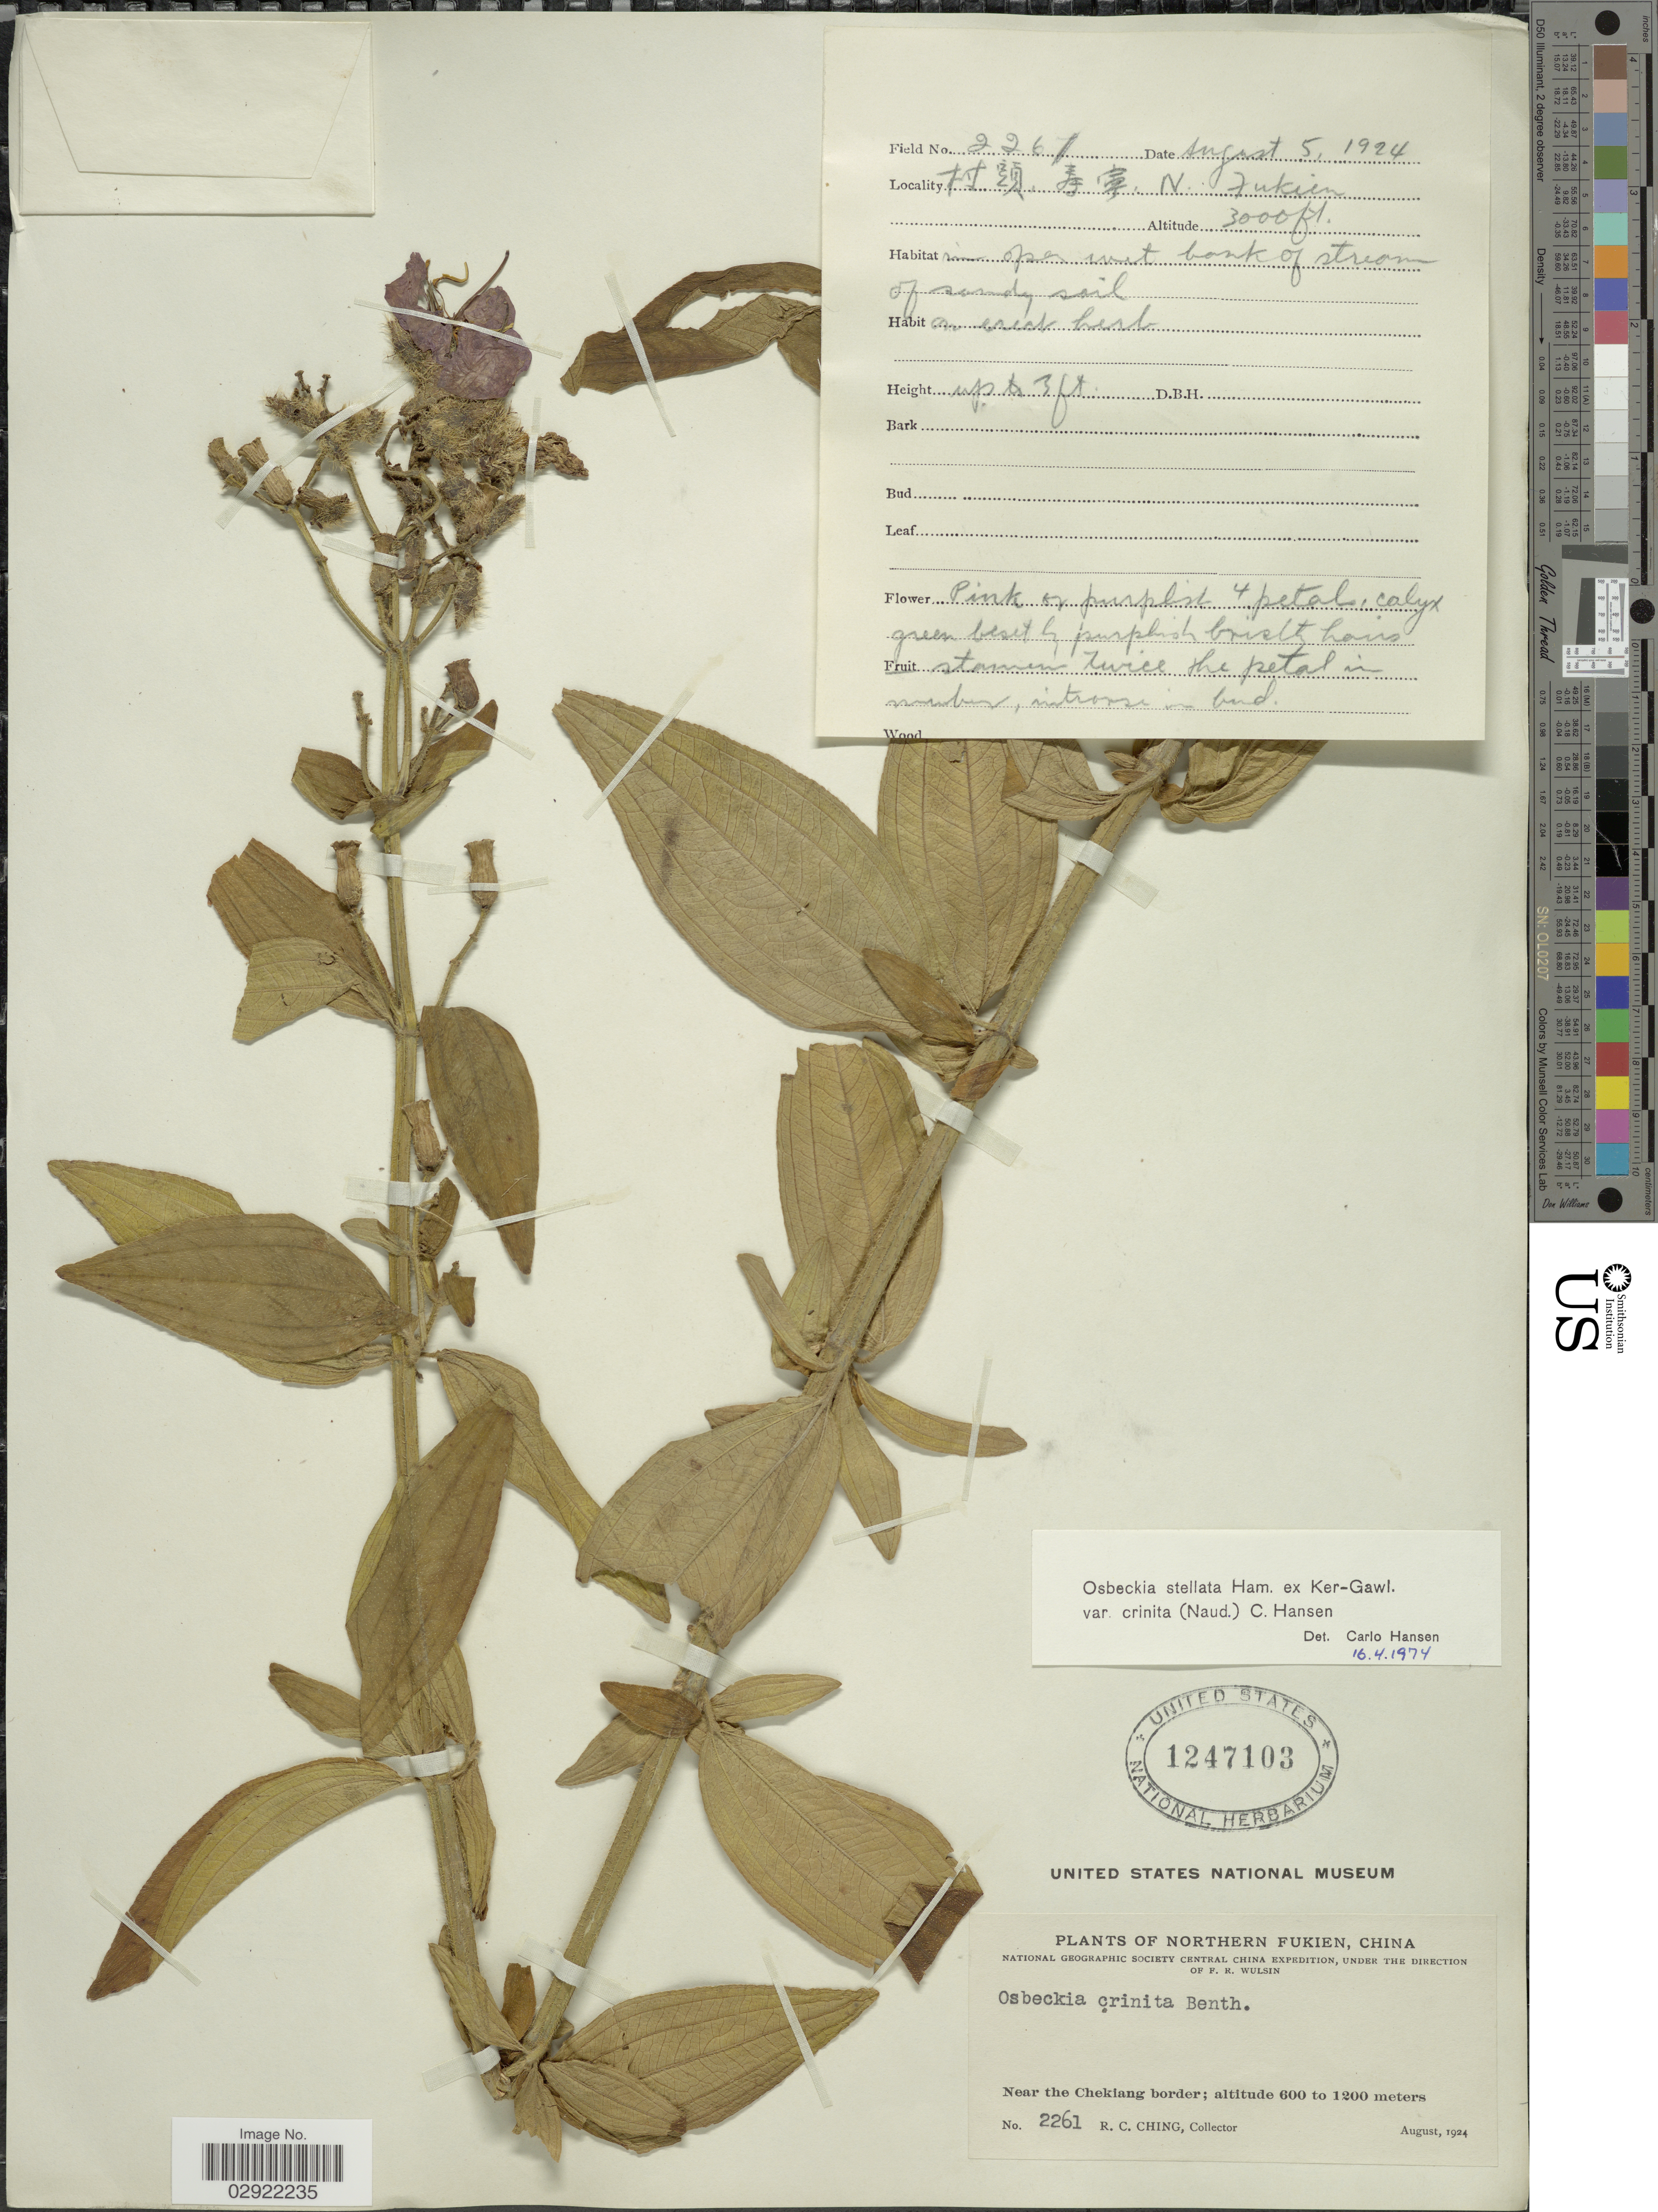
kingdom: Plantae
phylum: Tracheophyta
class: Magnoliopsida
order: Myrtales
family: Melastomataceae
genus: Osbeckia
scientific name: Osbeckia stellata var. crinita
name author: (Benth. ex Naudin) C.Hansen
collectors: R. C. Ching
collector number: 2261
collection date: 1924-08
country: China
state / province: Fujian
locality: Northern Fukien. Near the Chekiang border.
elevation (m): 600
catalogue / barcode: US 1247103